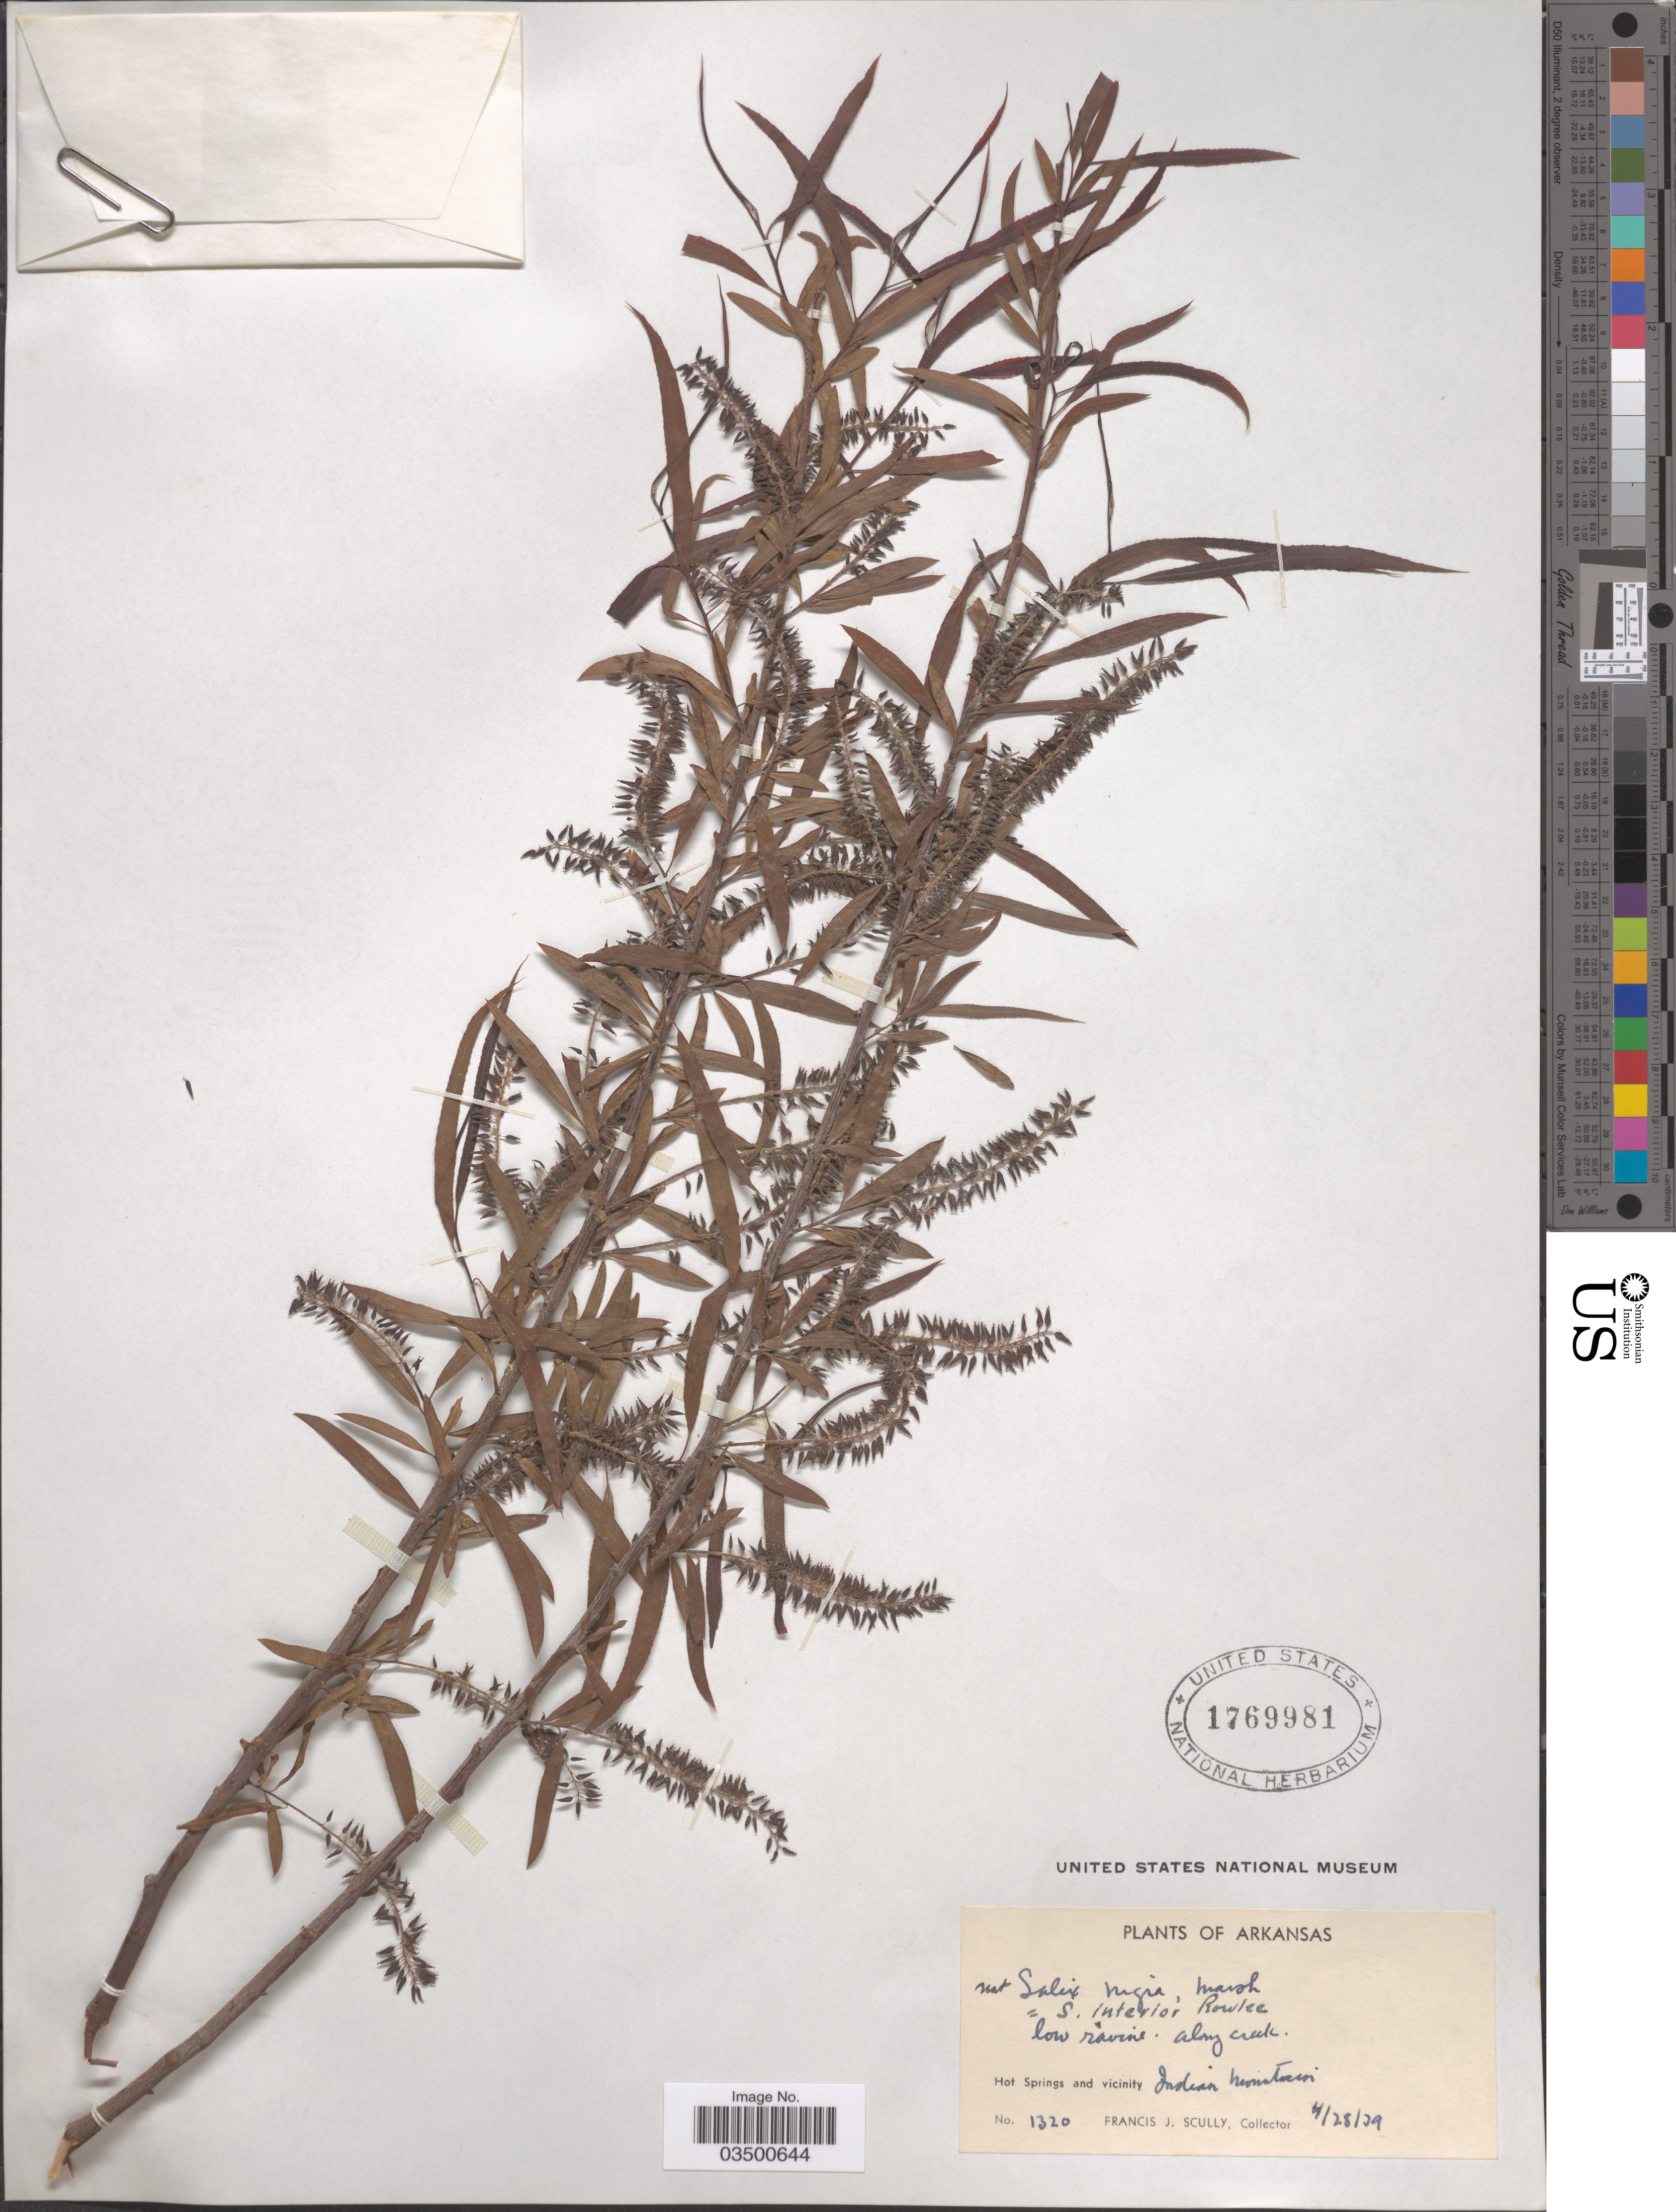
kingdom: Plantae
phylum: Tracheophyta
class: Magnoliopsida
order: Malpighiales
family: Salicaceae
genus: Salix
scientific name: Salix interior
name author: Rowlee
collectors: F. J. Scully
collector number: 1320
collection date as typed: Transcribed d/m/y: 28/4/39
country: United States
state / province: Arkansas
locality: Along creek. Hot Springs and vicinity. Indian Mountain.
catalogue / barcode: US 1769981